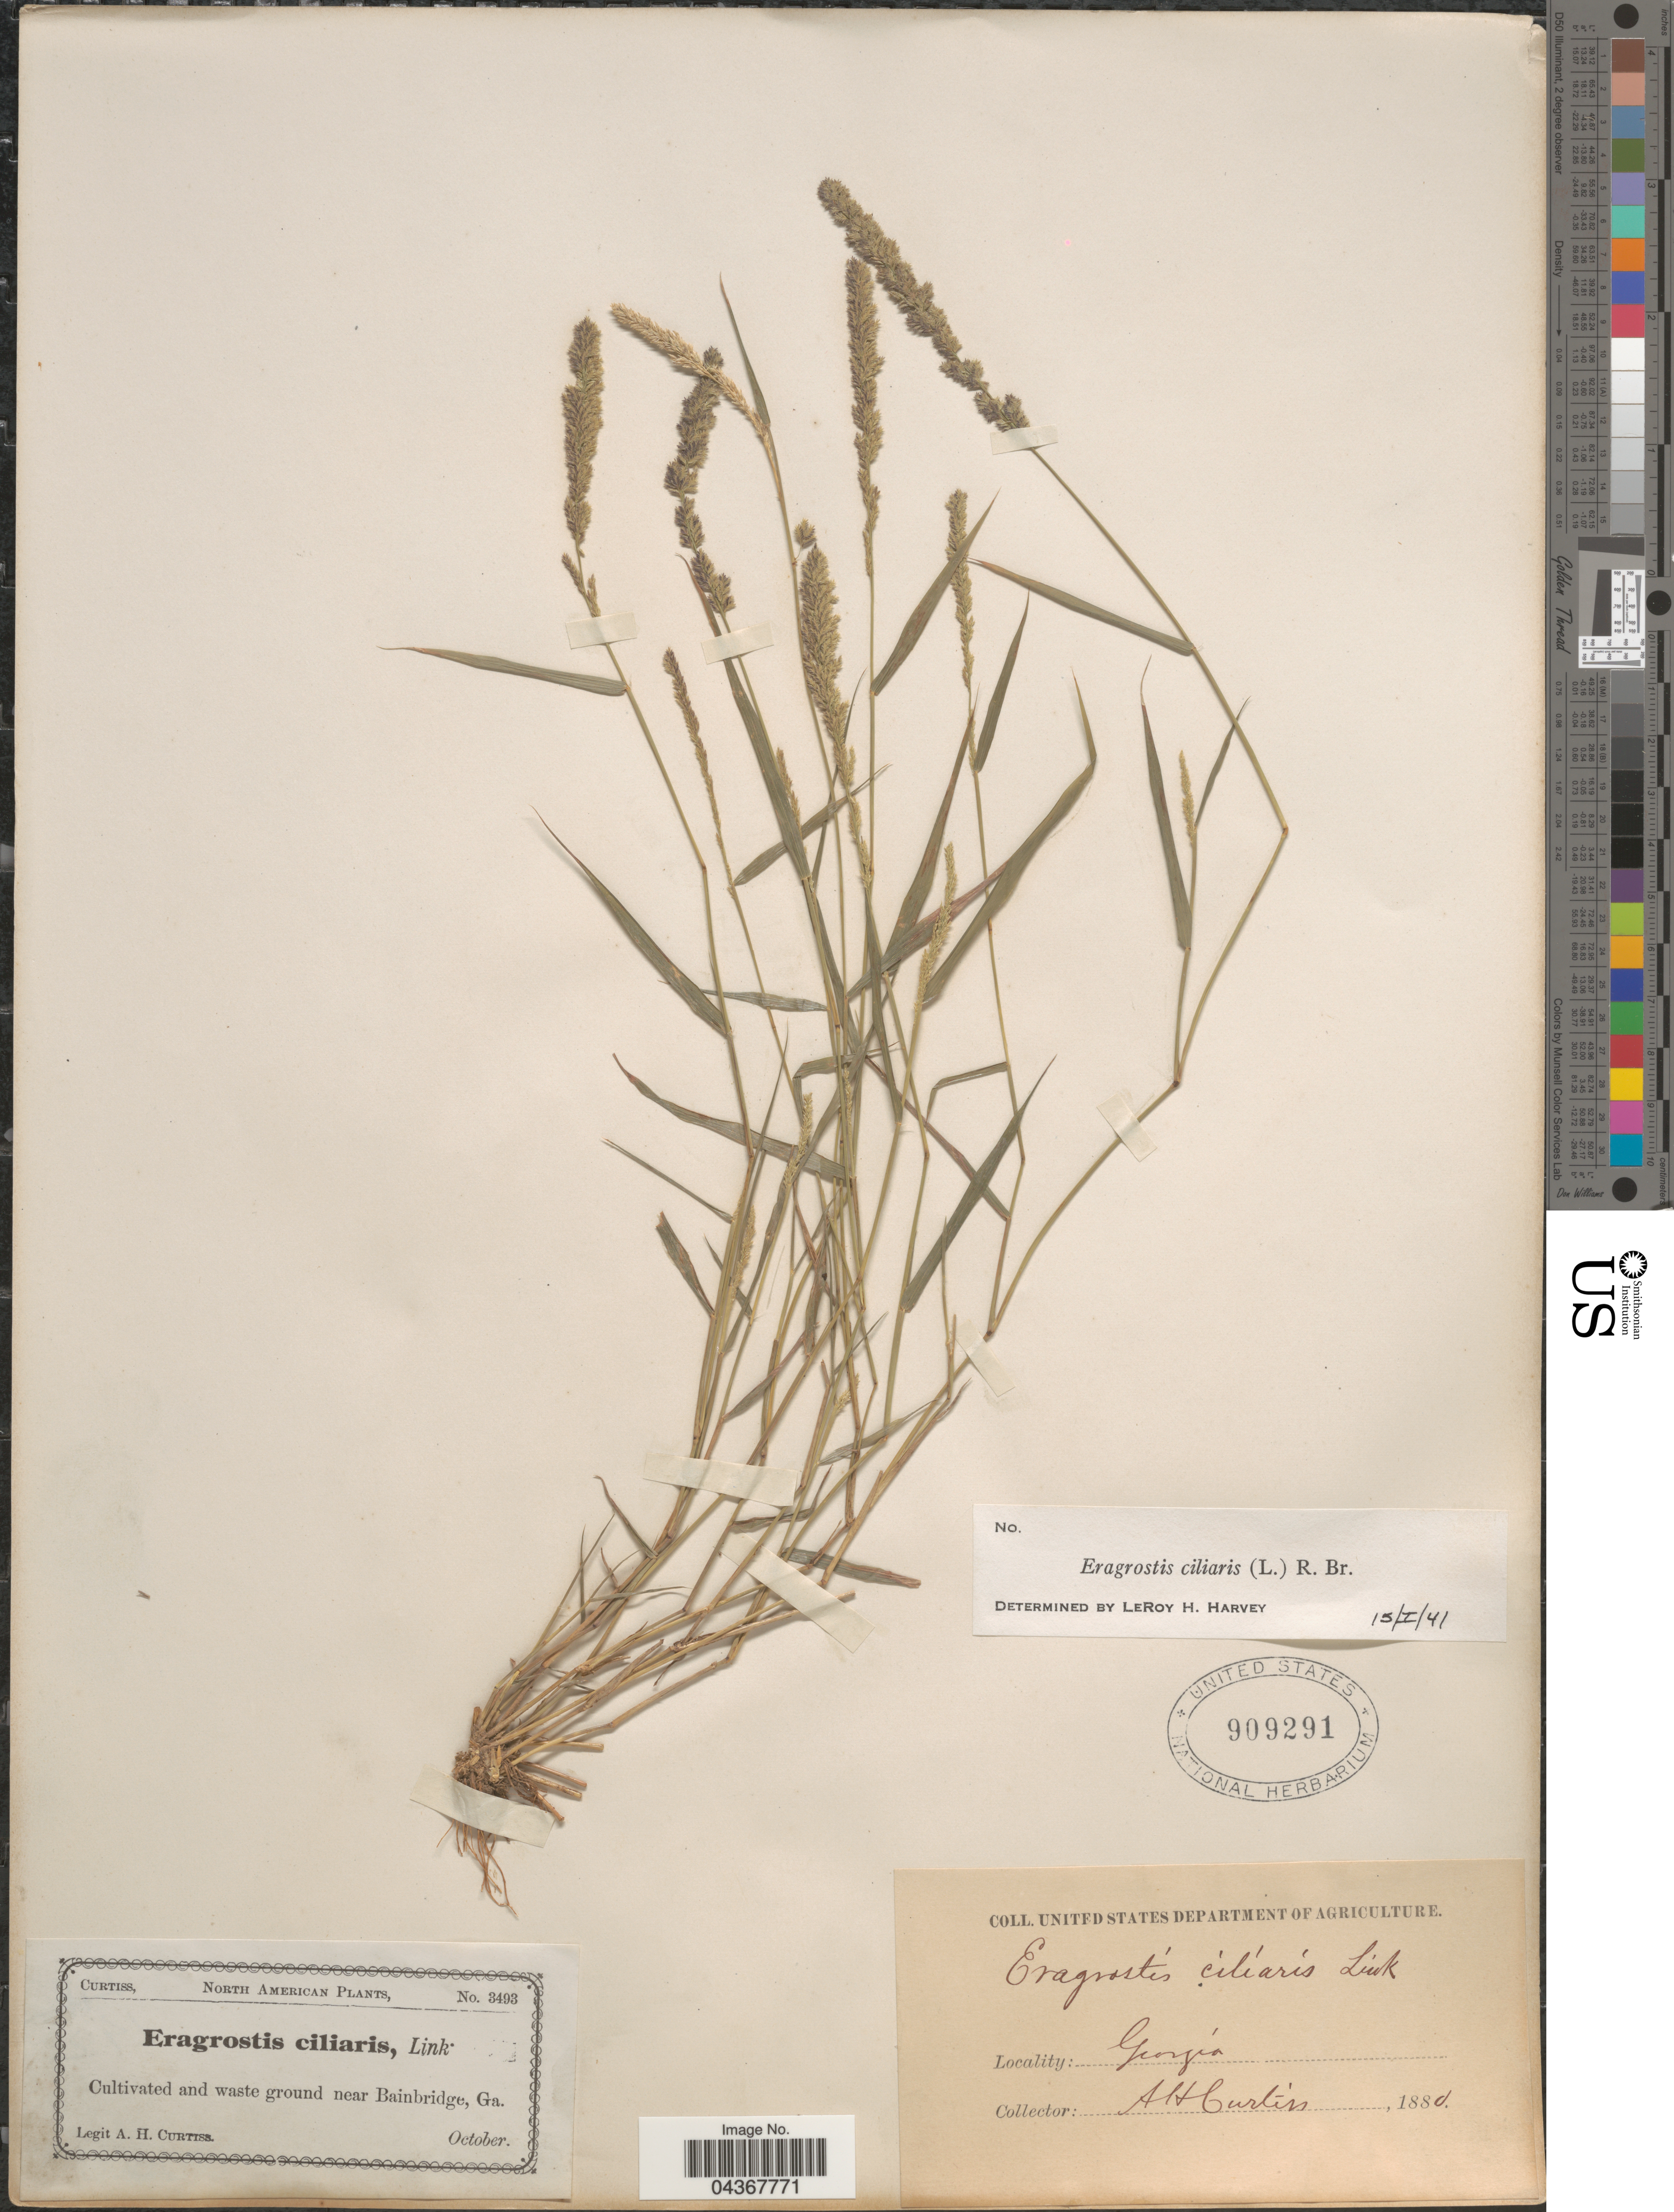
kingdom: Plantae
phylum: Tracheophyta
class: Liliopsida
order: Poales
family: Poaceae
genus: Eragrostis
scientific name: Eragrostis ciliaris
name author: (L.) R. Br.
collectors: A. H. Curtiss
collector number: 3493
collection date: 1880-10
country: United States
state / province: Georgia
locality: Near Bainbridge.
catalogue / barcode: US 909291